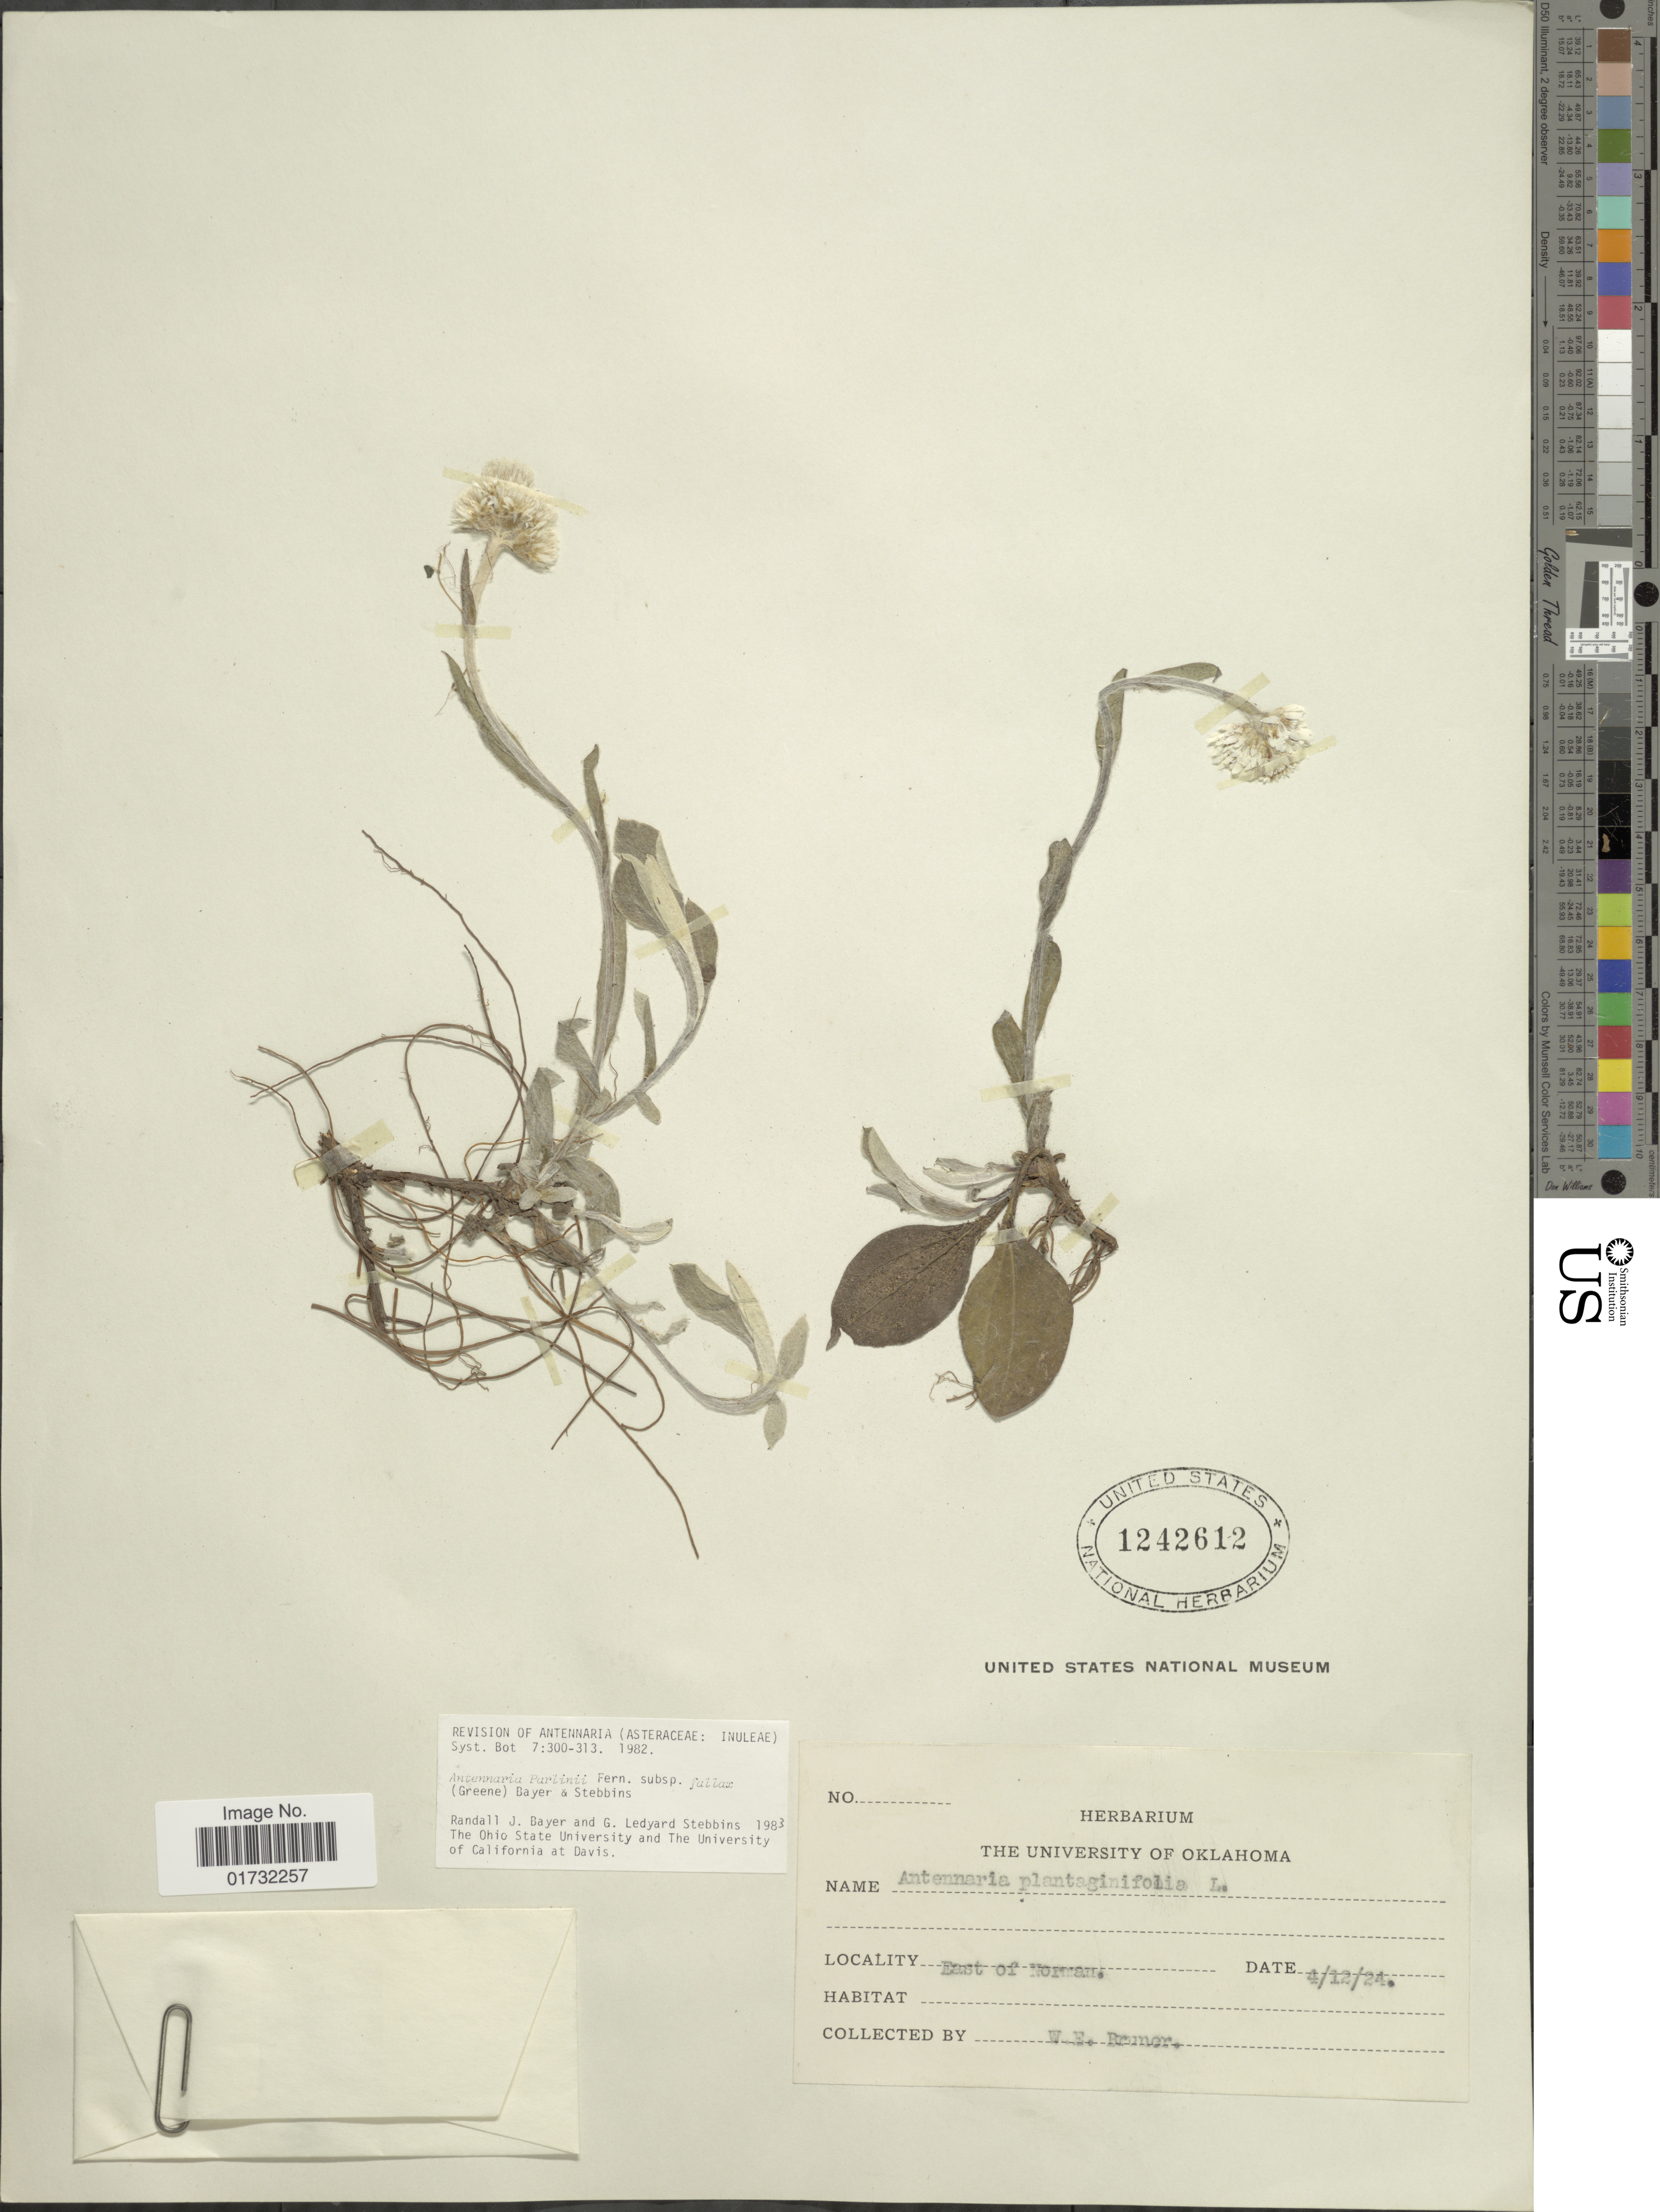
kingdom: Plantae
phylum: Tracheophyta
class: Magnoliopsida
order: Asterales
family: Asteraceae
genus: Antennaria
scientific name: Antennaria parlinii subsp. fallax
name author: (Greene) R.J. Bayer & Stebbins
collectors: W. Bruner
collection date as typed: Transcribed d/m/y: 12/4/24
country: United States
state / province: Oklahoma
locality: East of Norman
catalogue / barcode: US 1242612